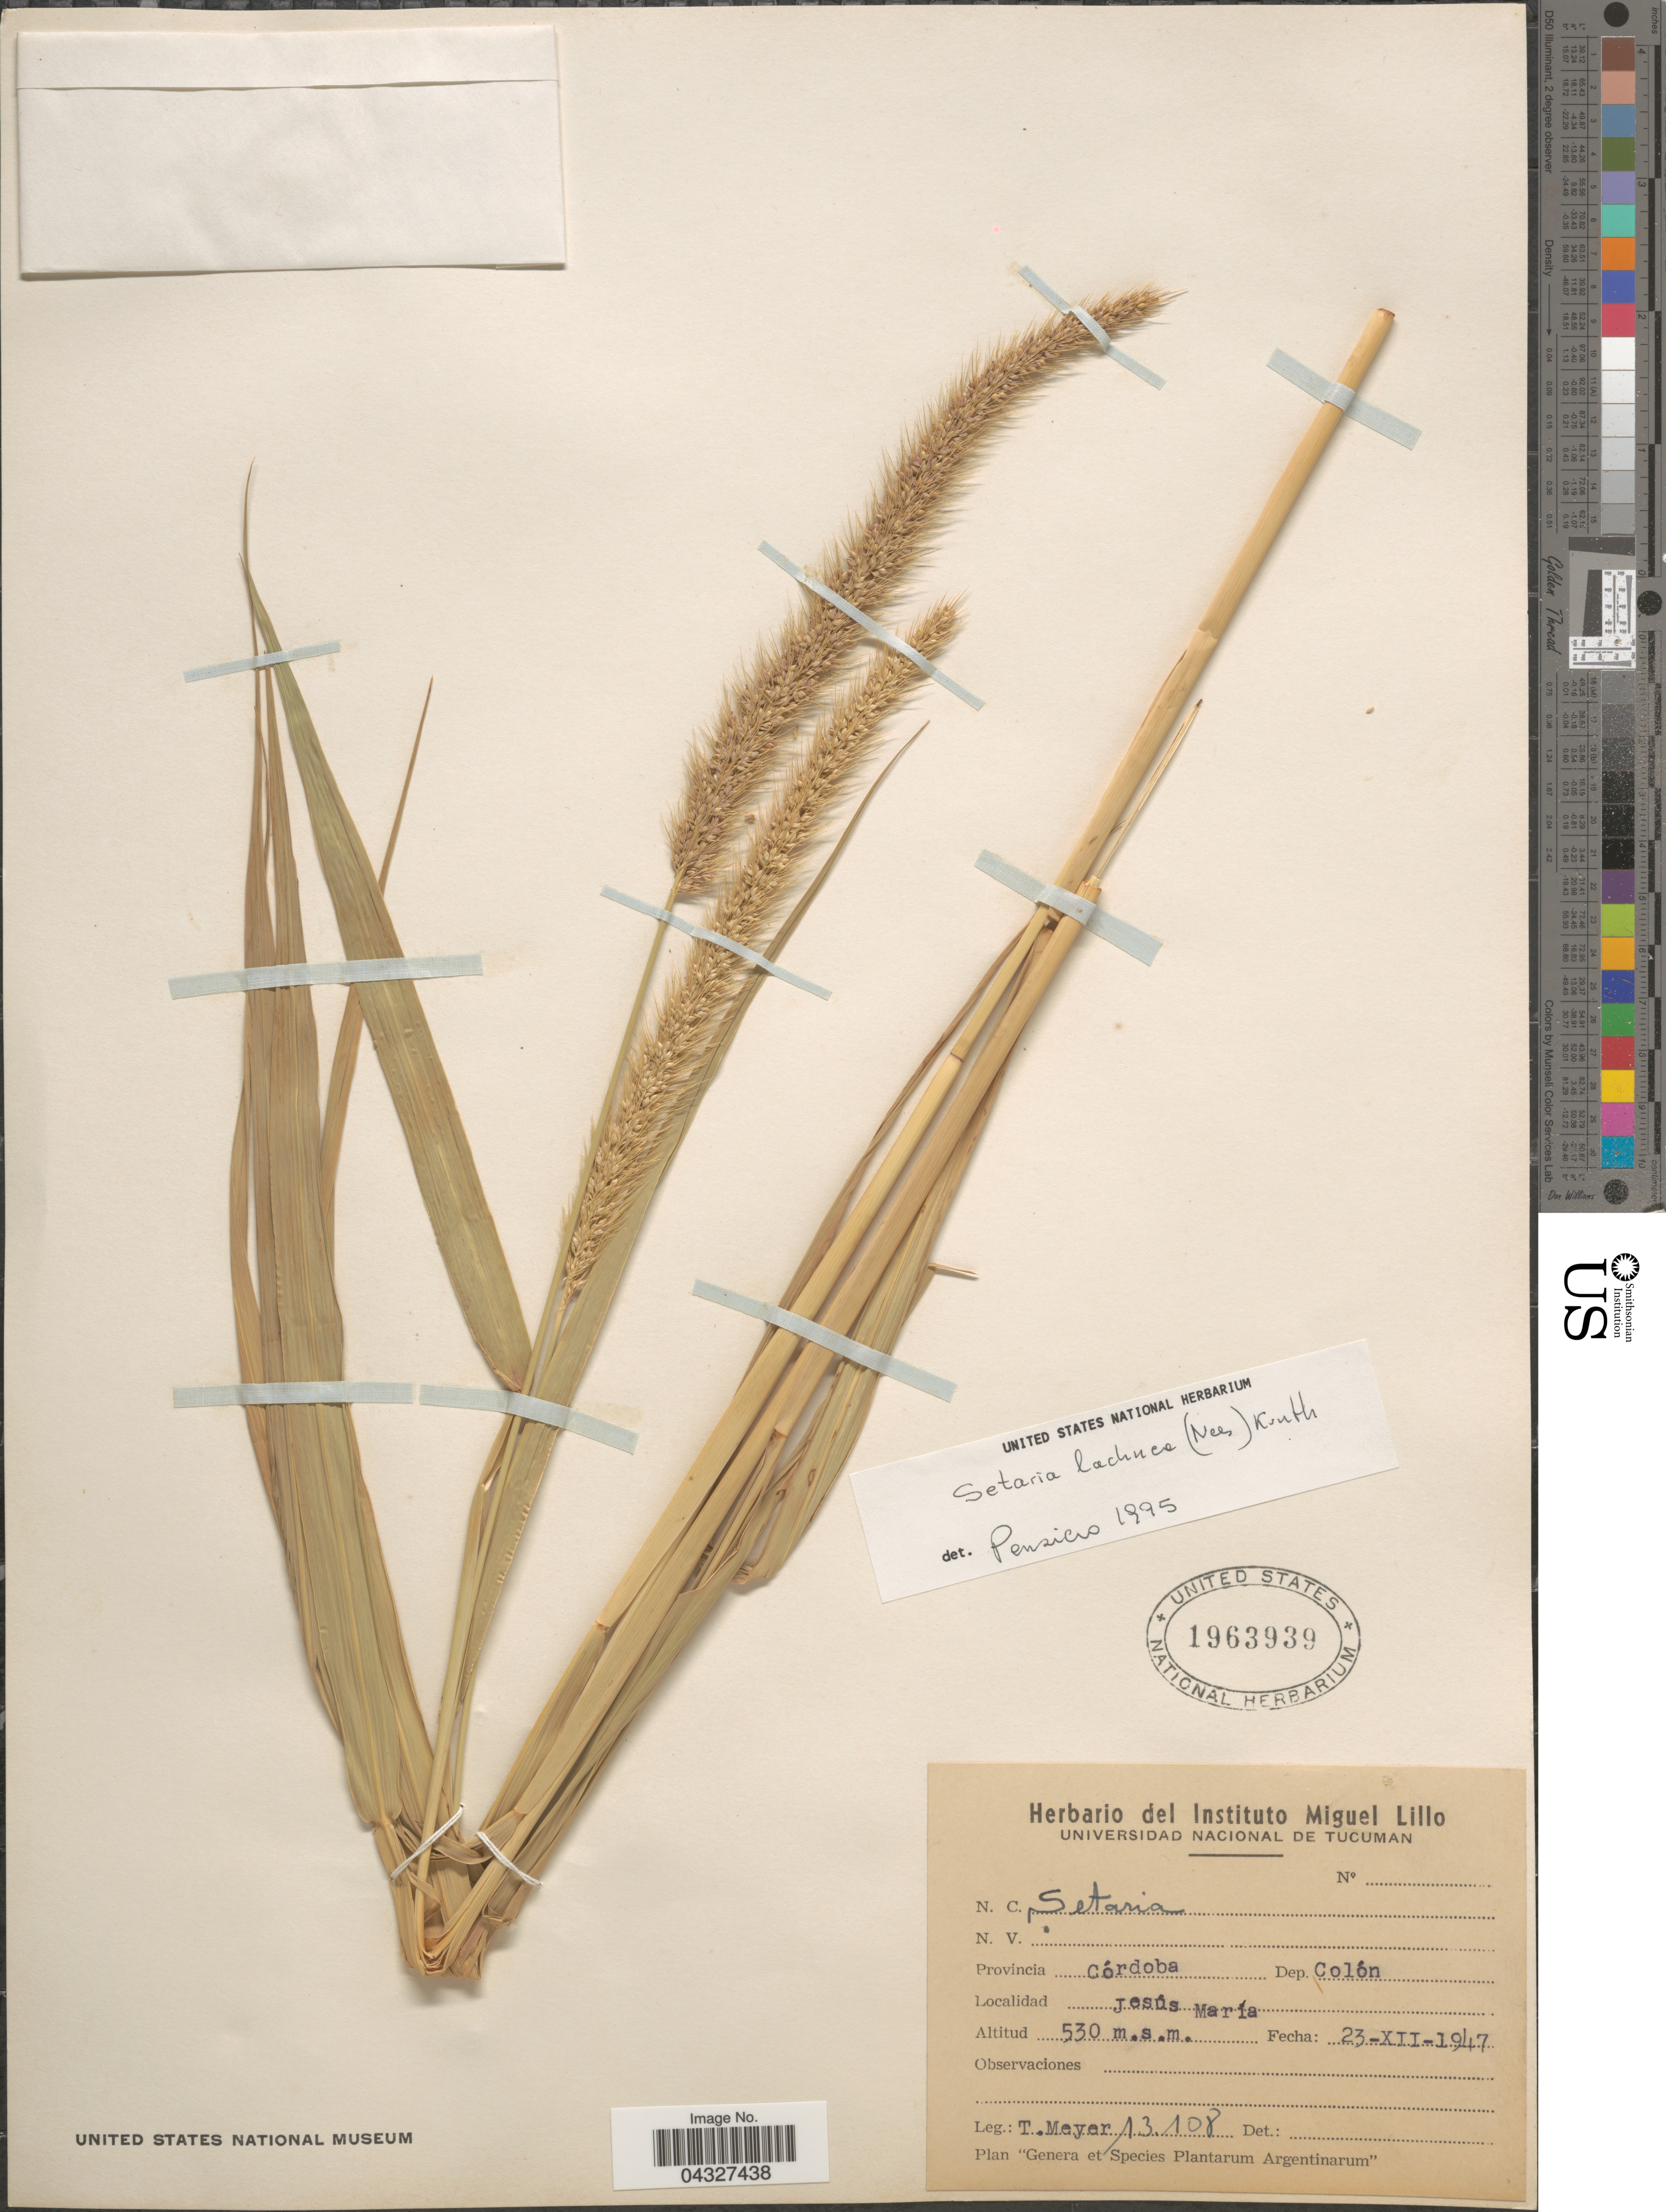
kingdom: Plantae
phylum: Tracheophyta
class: Liliopsida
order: Poales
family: Poaceae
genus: Setaria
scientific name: Setaria lachnea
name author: (Nees) Kunth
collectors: T. Meyer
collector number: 13108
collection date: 1947-12-23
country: Argentina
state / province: Cordoba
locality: Córdoba. Dep. Colón. Jesús María.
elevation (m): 530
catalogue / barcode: US 1963939